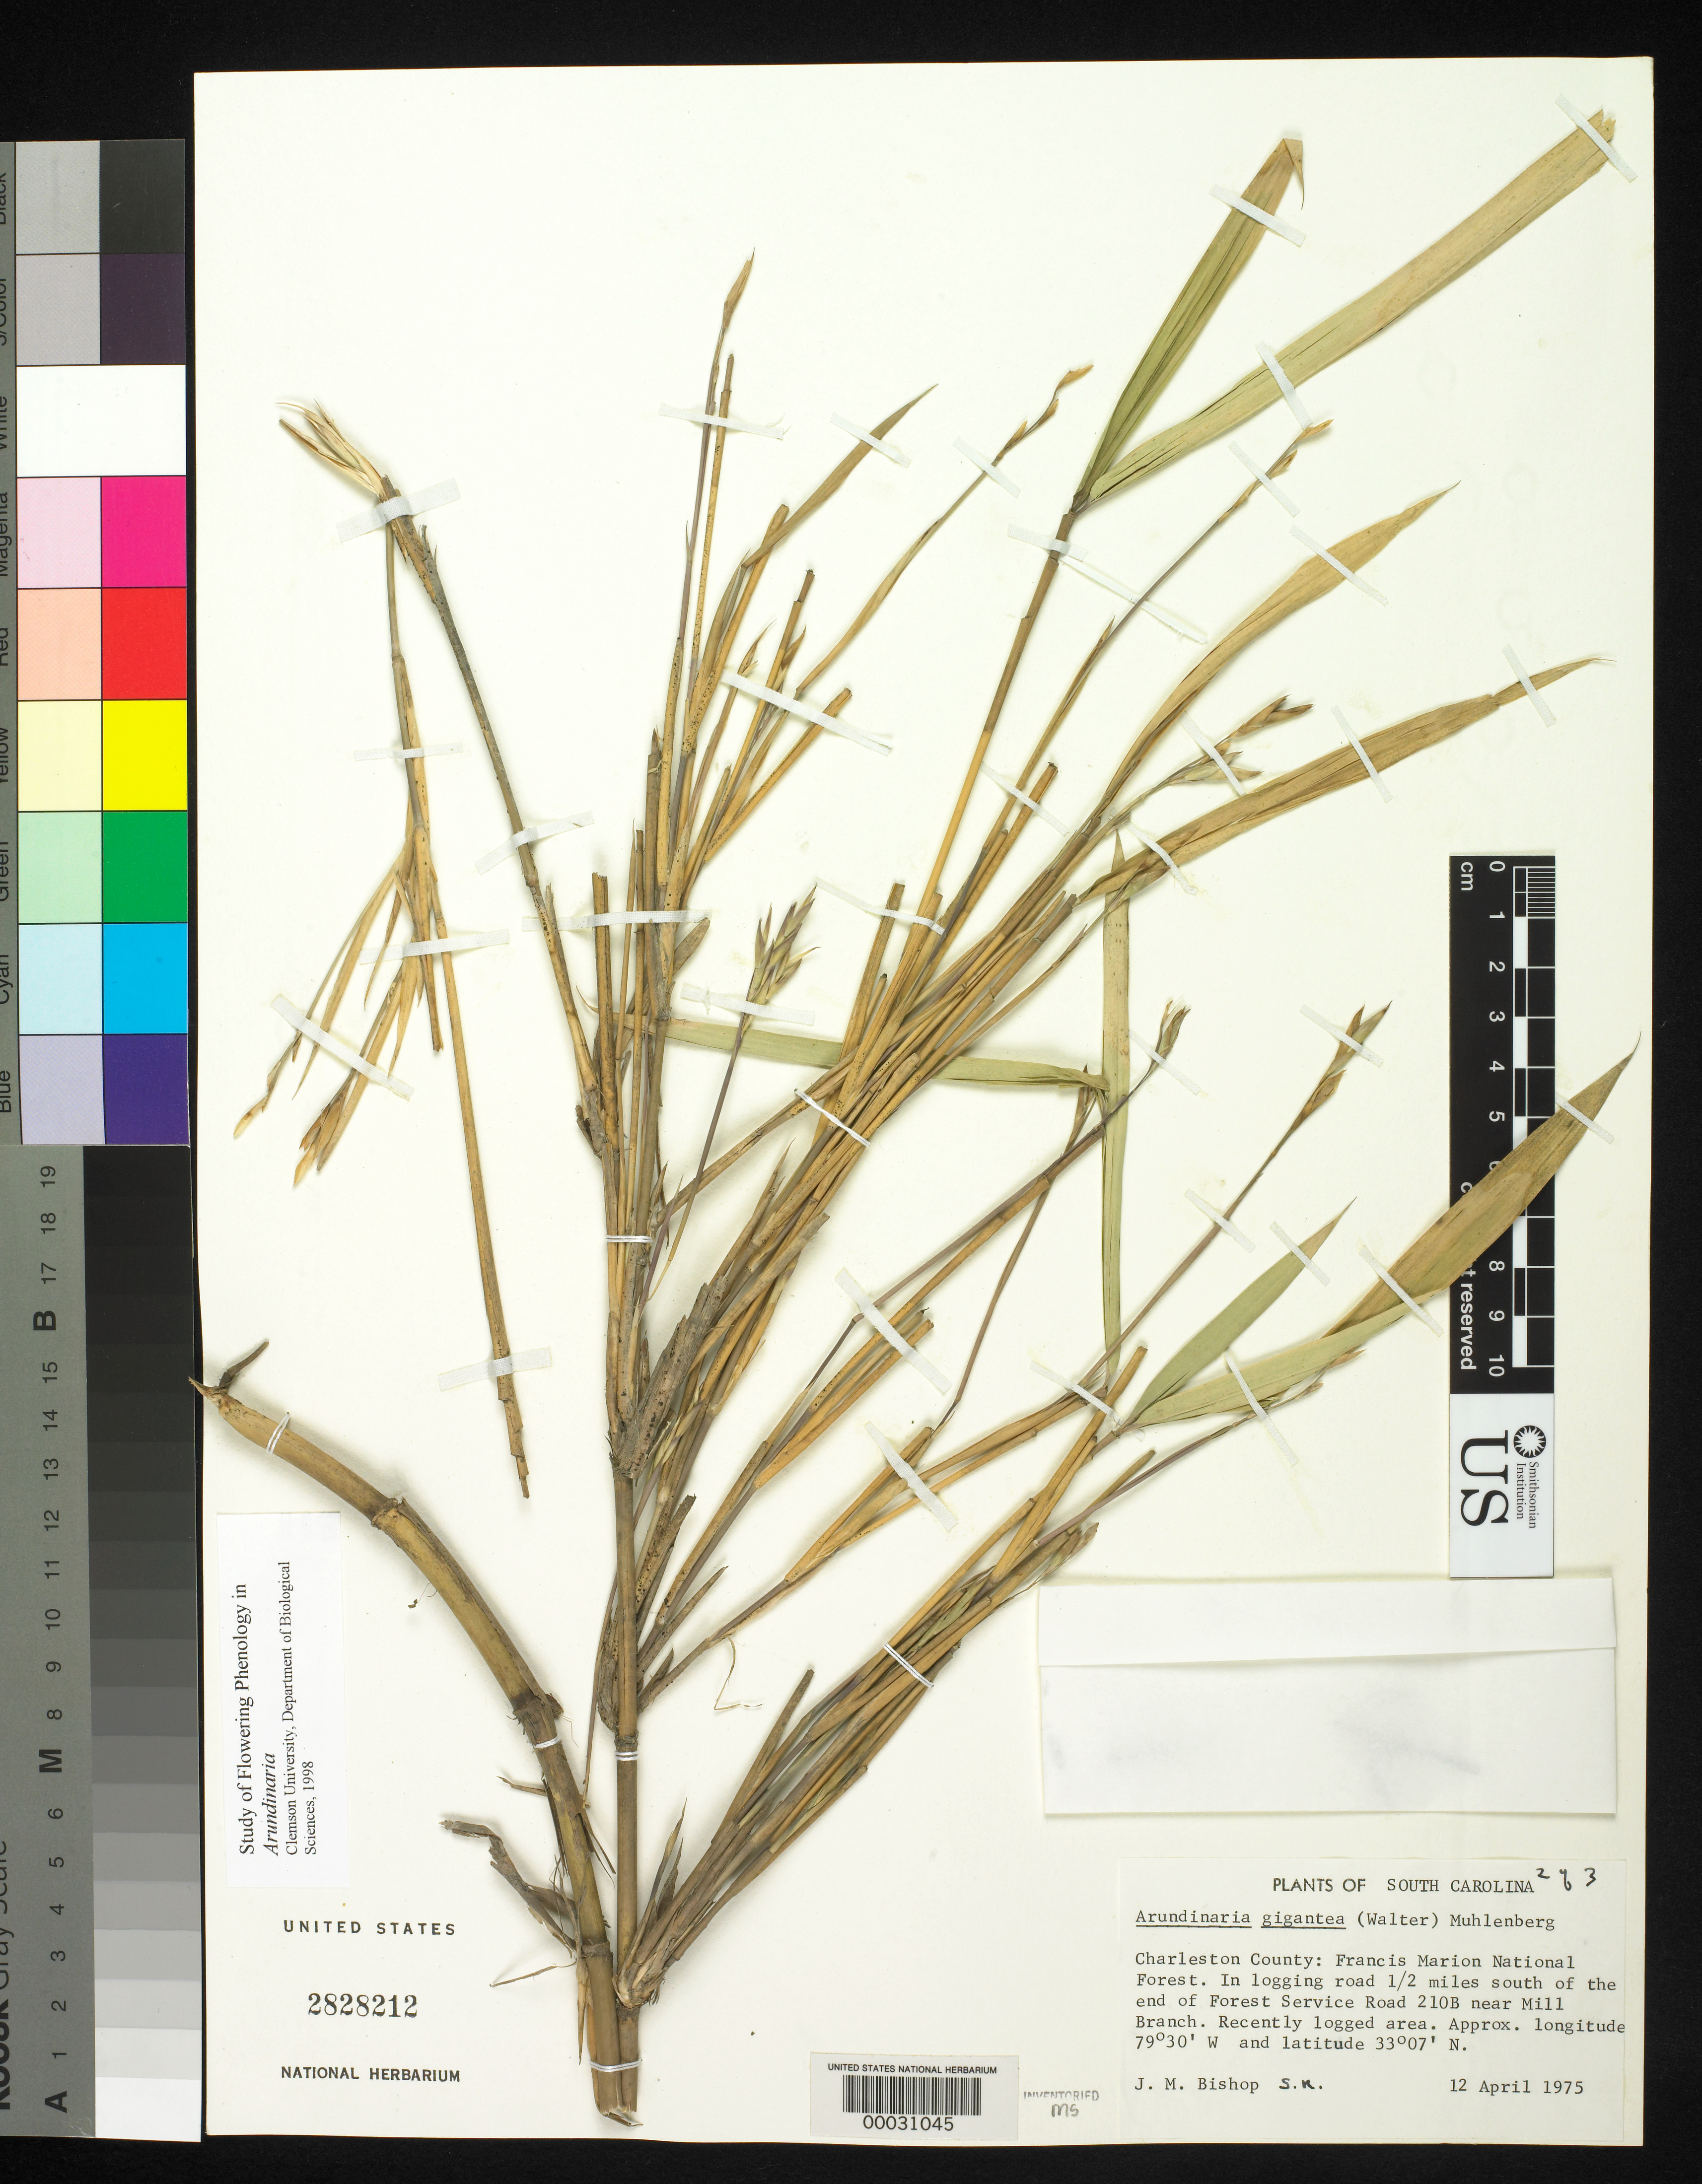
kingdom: Plantae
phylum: Tracheophyta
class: Liliopsida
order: Poales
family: Poaceae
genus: Arundinaria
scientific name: Arundinaria gigantea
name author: (Walter) Muhl.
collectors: J. M. Bishop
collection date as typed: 12 Apr 1975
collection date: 1975-04-12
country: United States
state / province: South Carolina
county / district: Charleston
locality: Francis marion national forest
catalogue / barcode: US 2828212